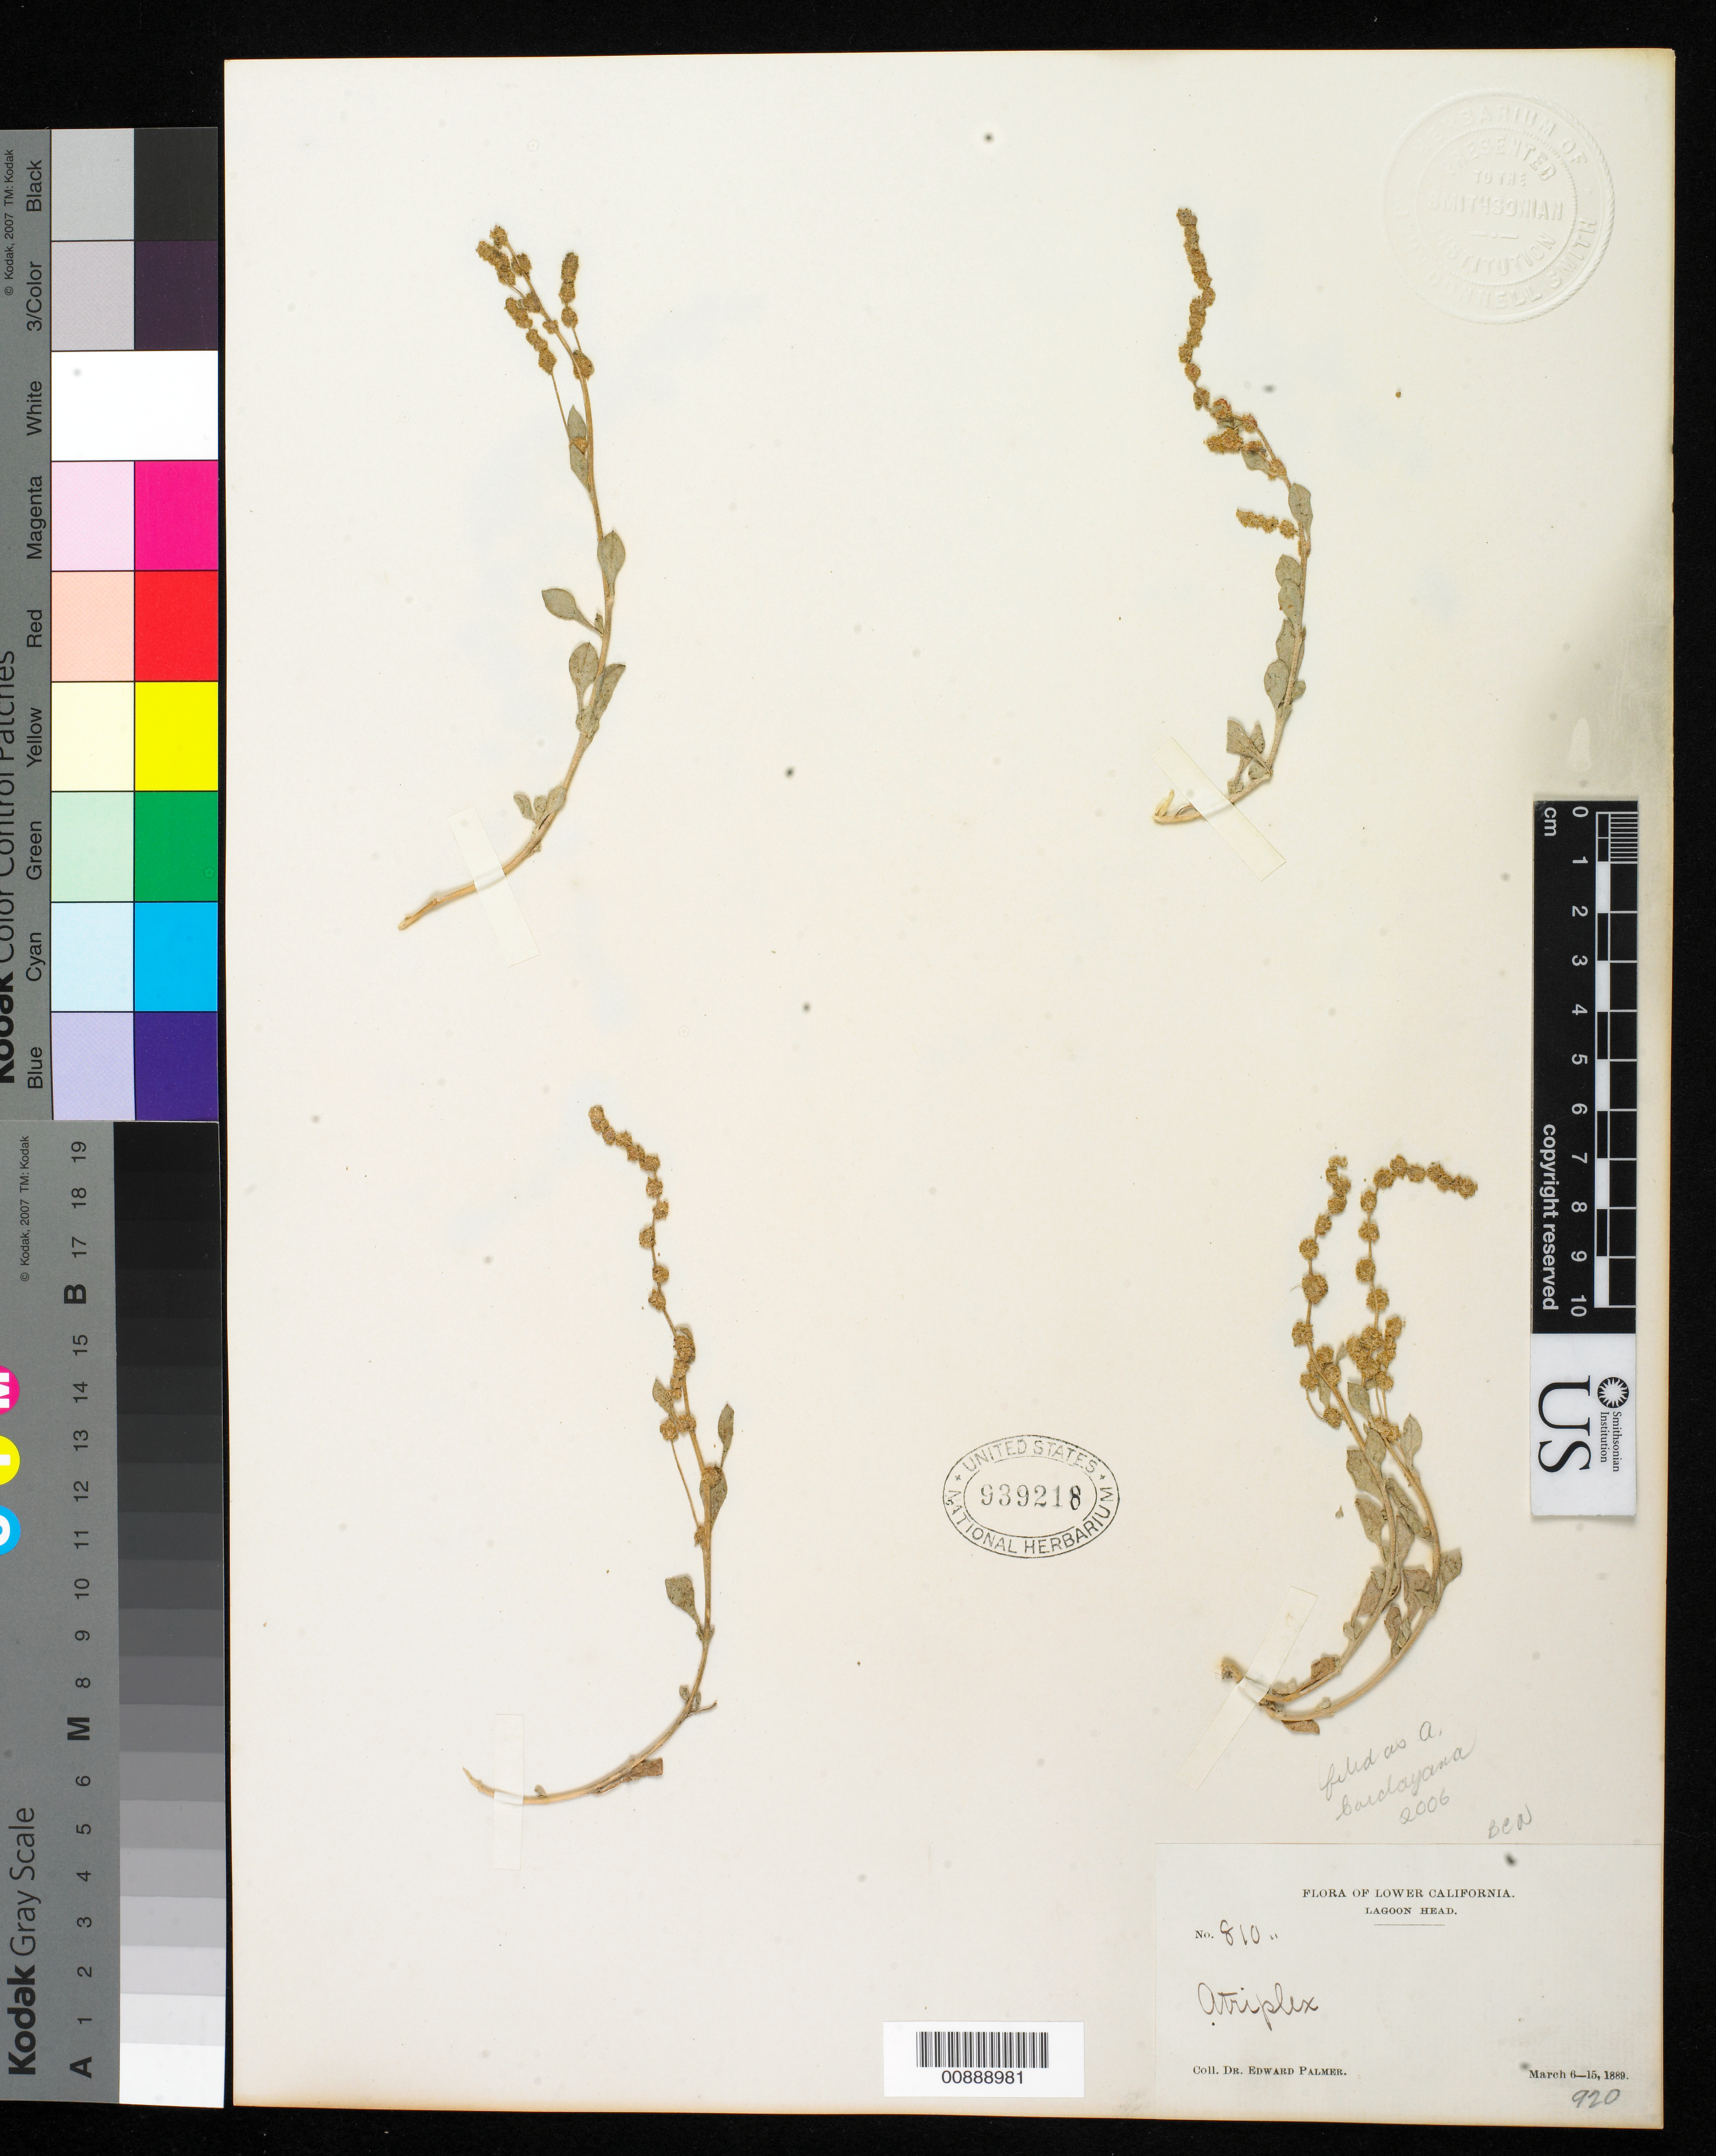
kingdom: Plantae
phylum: Tracheophyta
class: Magnoliopsida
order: Caryophyllales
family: Amaranthaceae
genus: Atriplex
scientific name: Atriplex barclayana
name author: (Benth.) D. Dietr.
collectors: E. Palmer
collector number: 810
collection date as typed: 06 Mar 1889 to 15 Mar 1889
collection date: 1889-03-06/1889-03-15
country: Mexico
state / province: Baja California Norte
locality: Lagoon Head, Baja California.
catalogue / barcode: US 939218